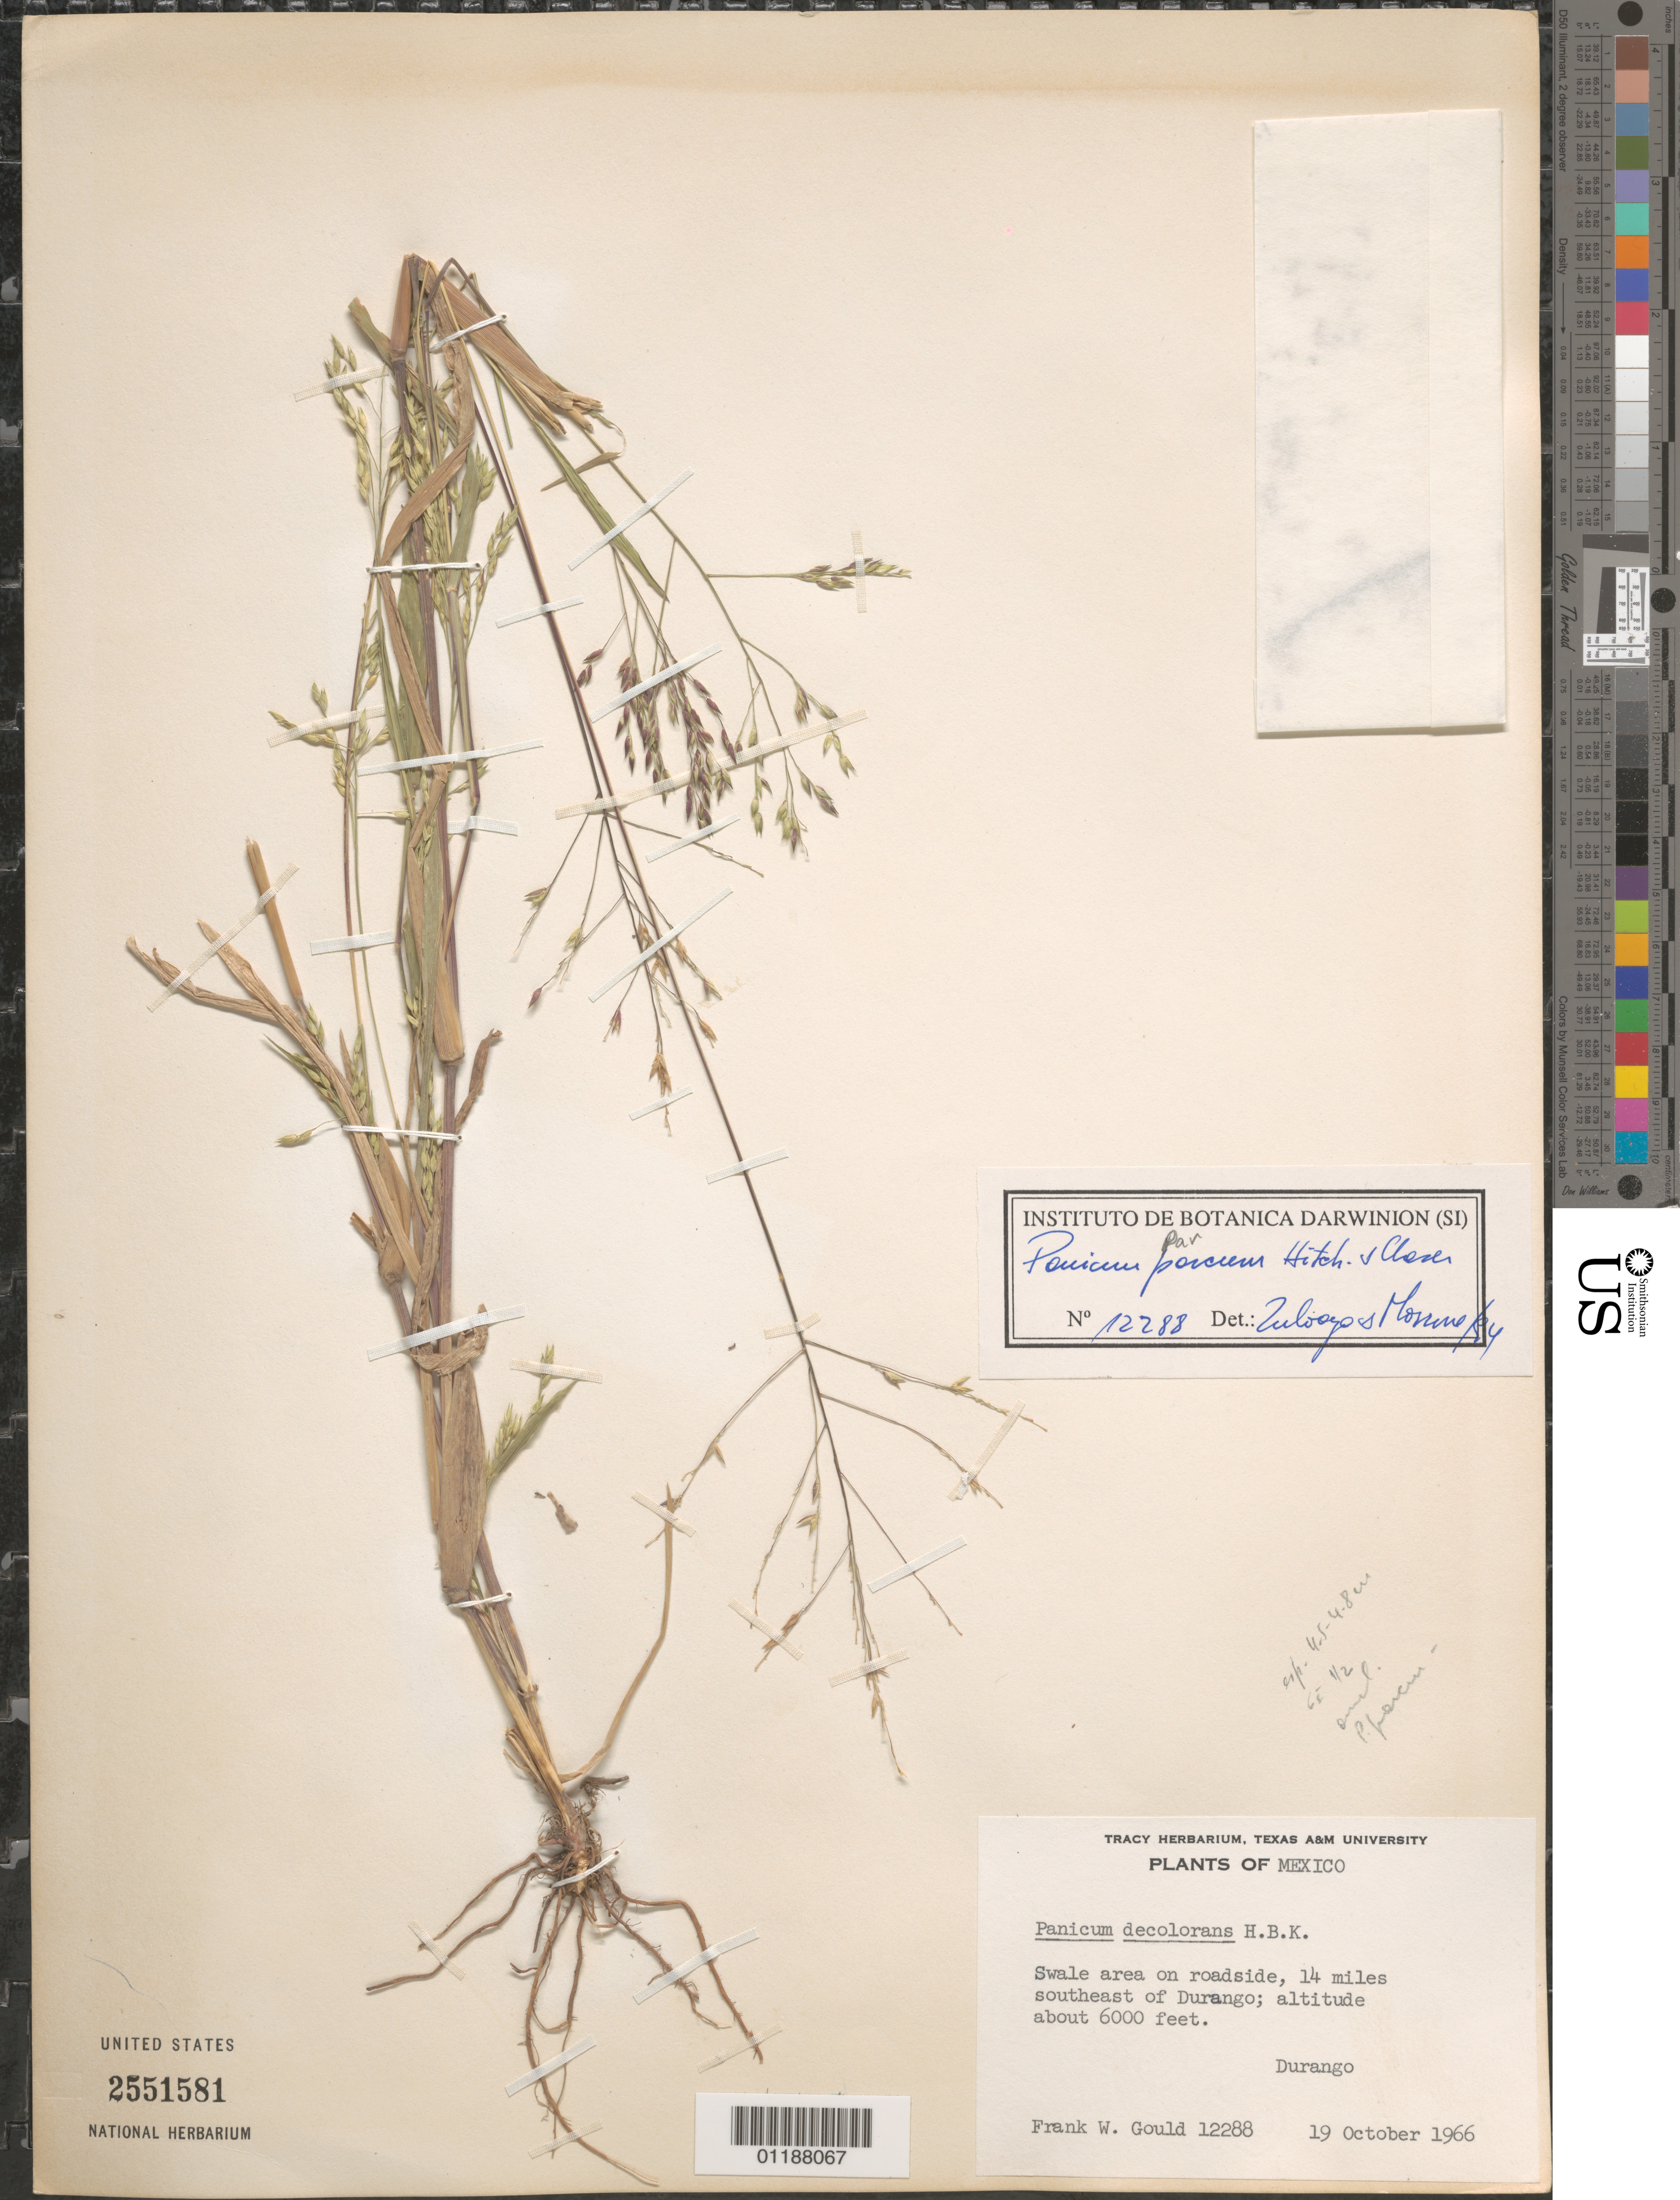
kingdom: Plantae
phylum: Tracheophyta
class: Liliopsida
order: Poales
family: Poaceae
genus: Panicum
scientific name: Panicum parcum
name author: Hitchc. & Chase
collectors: F. W. Gould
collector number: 12288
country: Mexico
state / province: Durango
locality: Swale area on roadside, SE of Durango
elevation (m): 1829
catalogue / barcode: US 2551581